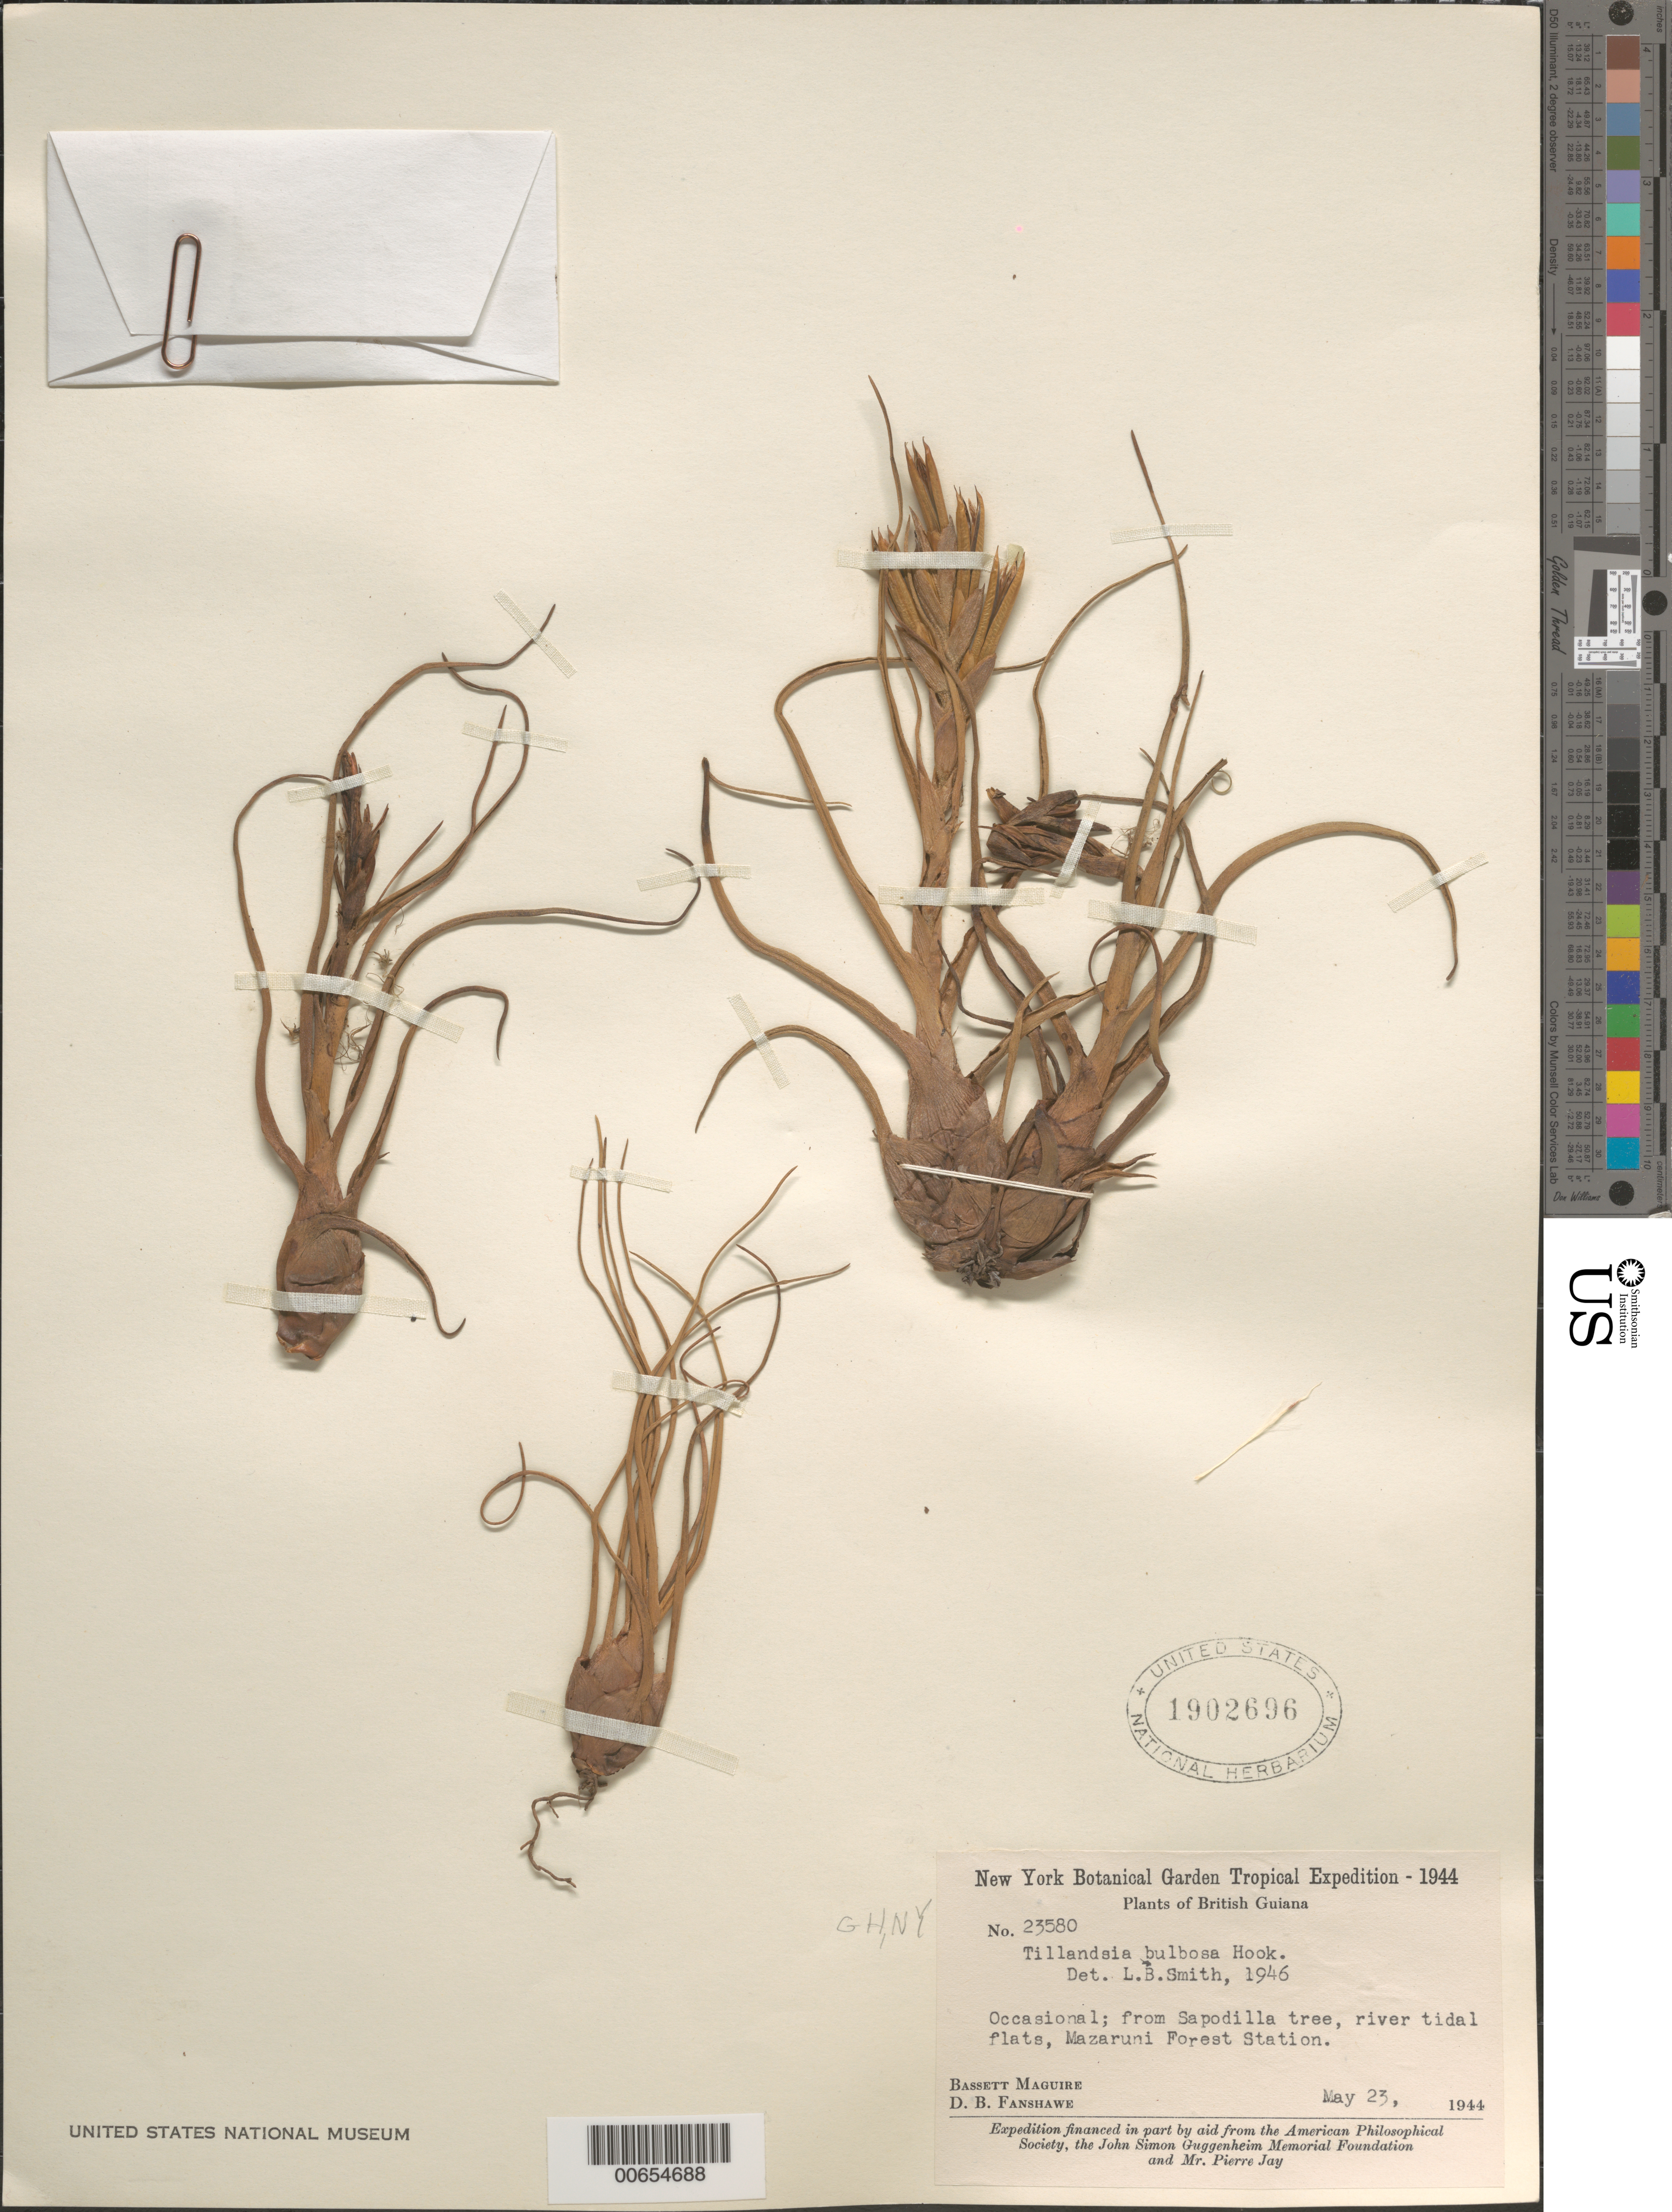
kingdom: Plantae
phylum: Tracheophyta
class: Liliopsida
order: Poales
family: Bromeliaceae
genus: Tillandsia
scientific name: Tillandsia bulbosa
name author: Hook.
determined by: Smith, Lyman B., (US), NMNH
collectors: B. Maguire & D. B. Fanshawe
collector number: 23580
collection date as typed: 23-May-44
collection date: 1944-05-23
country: Guyana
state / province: Cuyuni-Mazaruni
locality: Mazaruni Forest Station, vic.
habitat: River tidal flats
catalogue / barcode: US 1902696